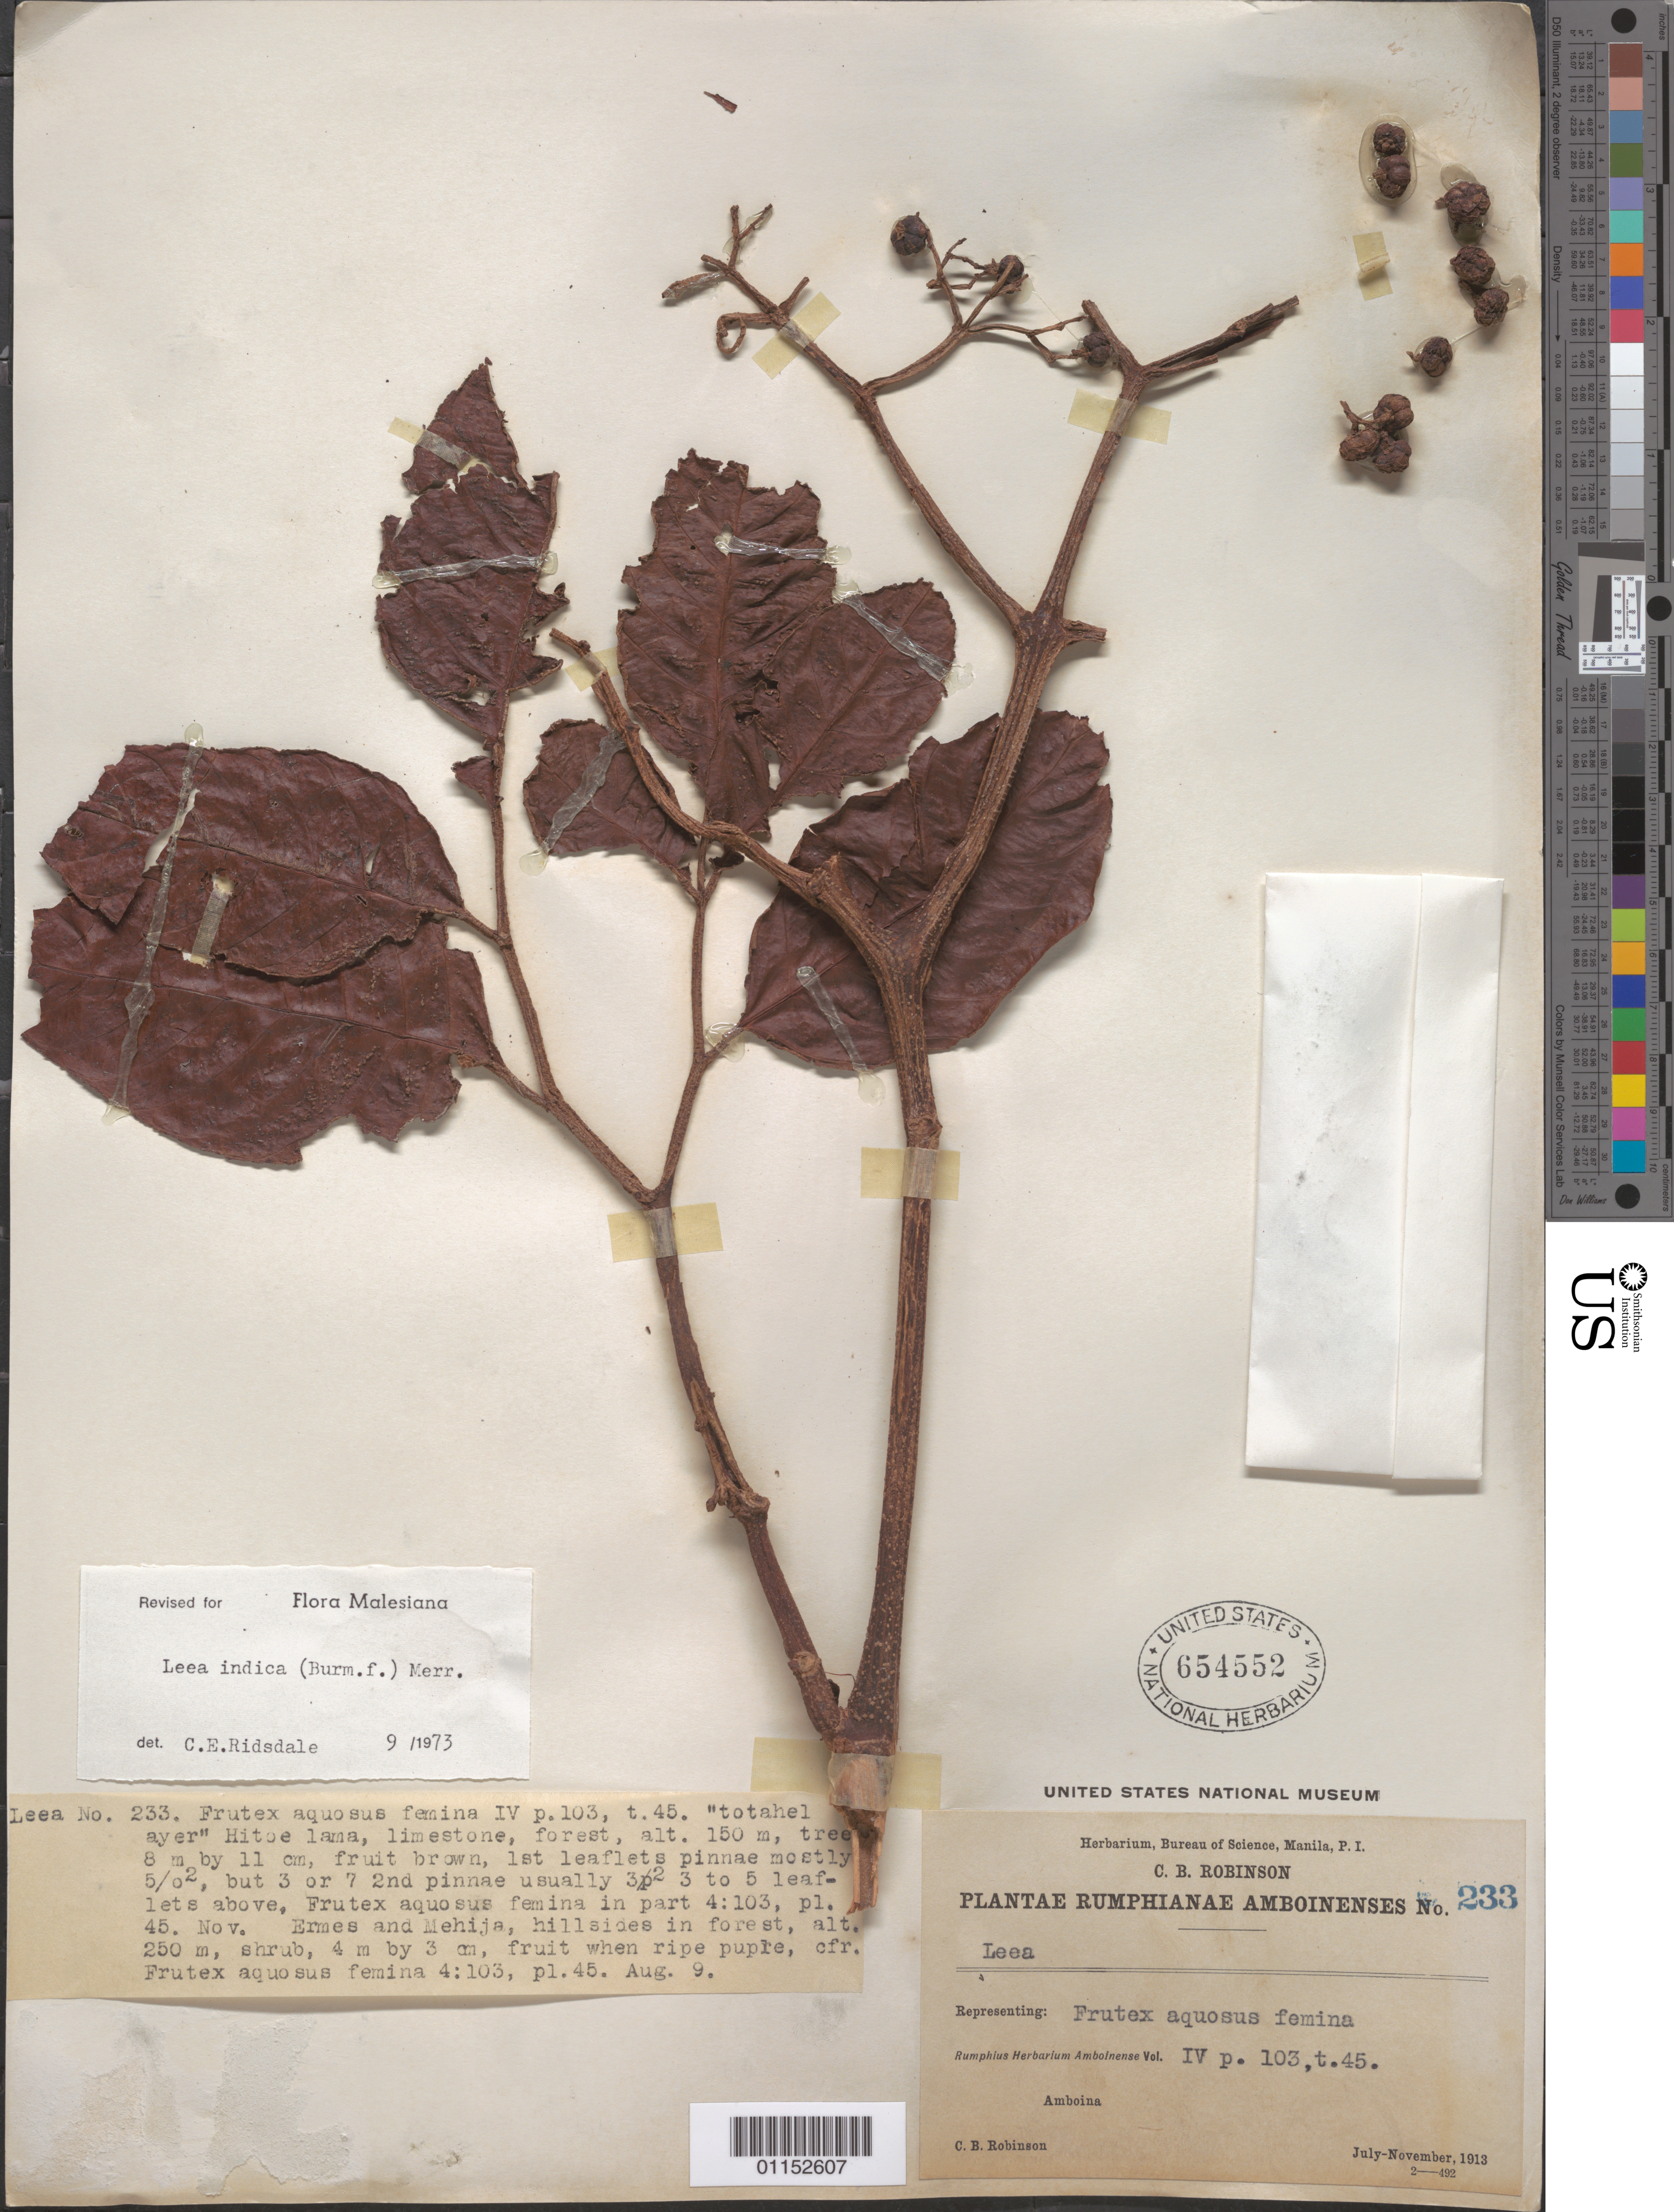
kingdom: Plantae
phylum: Tracheophyta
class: Magnoliopsida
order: Vitales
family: Vitaceae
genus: Leea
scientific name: Leea indica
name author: (Burm. f.) Merr.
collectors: C. Robinson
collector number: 233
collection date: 1913-07/1913-11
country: Indonesia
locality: Ambon Island.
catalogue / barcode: US 654552